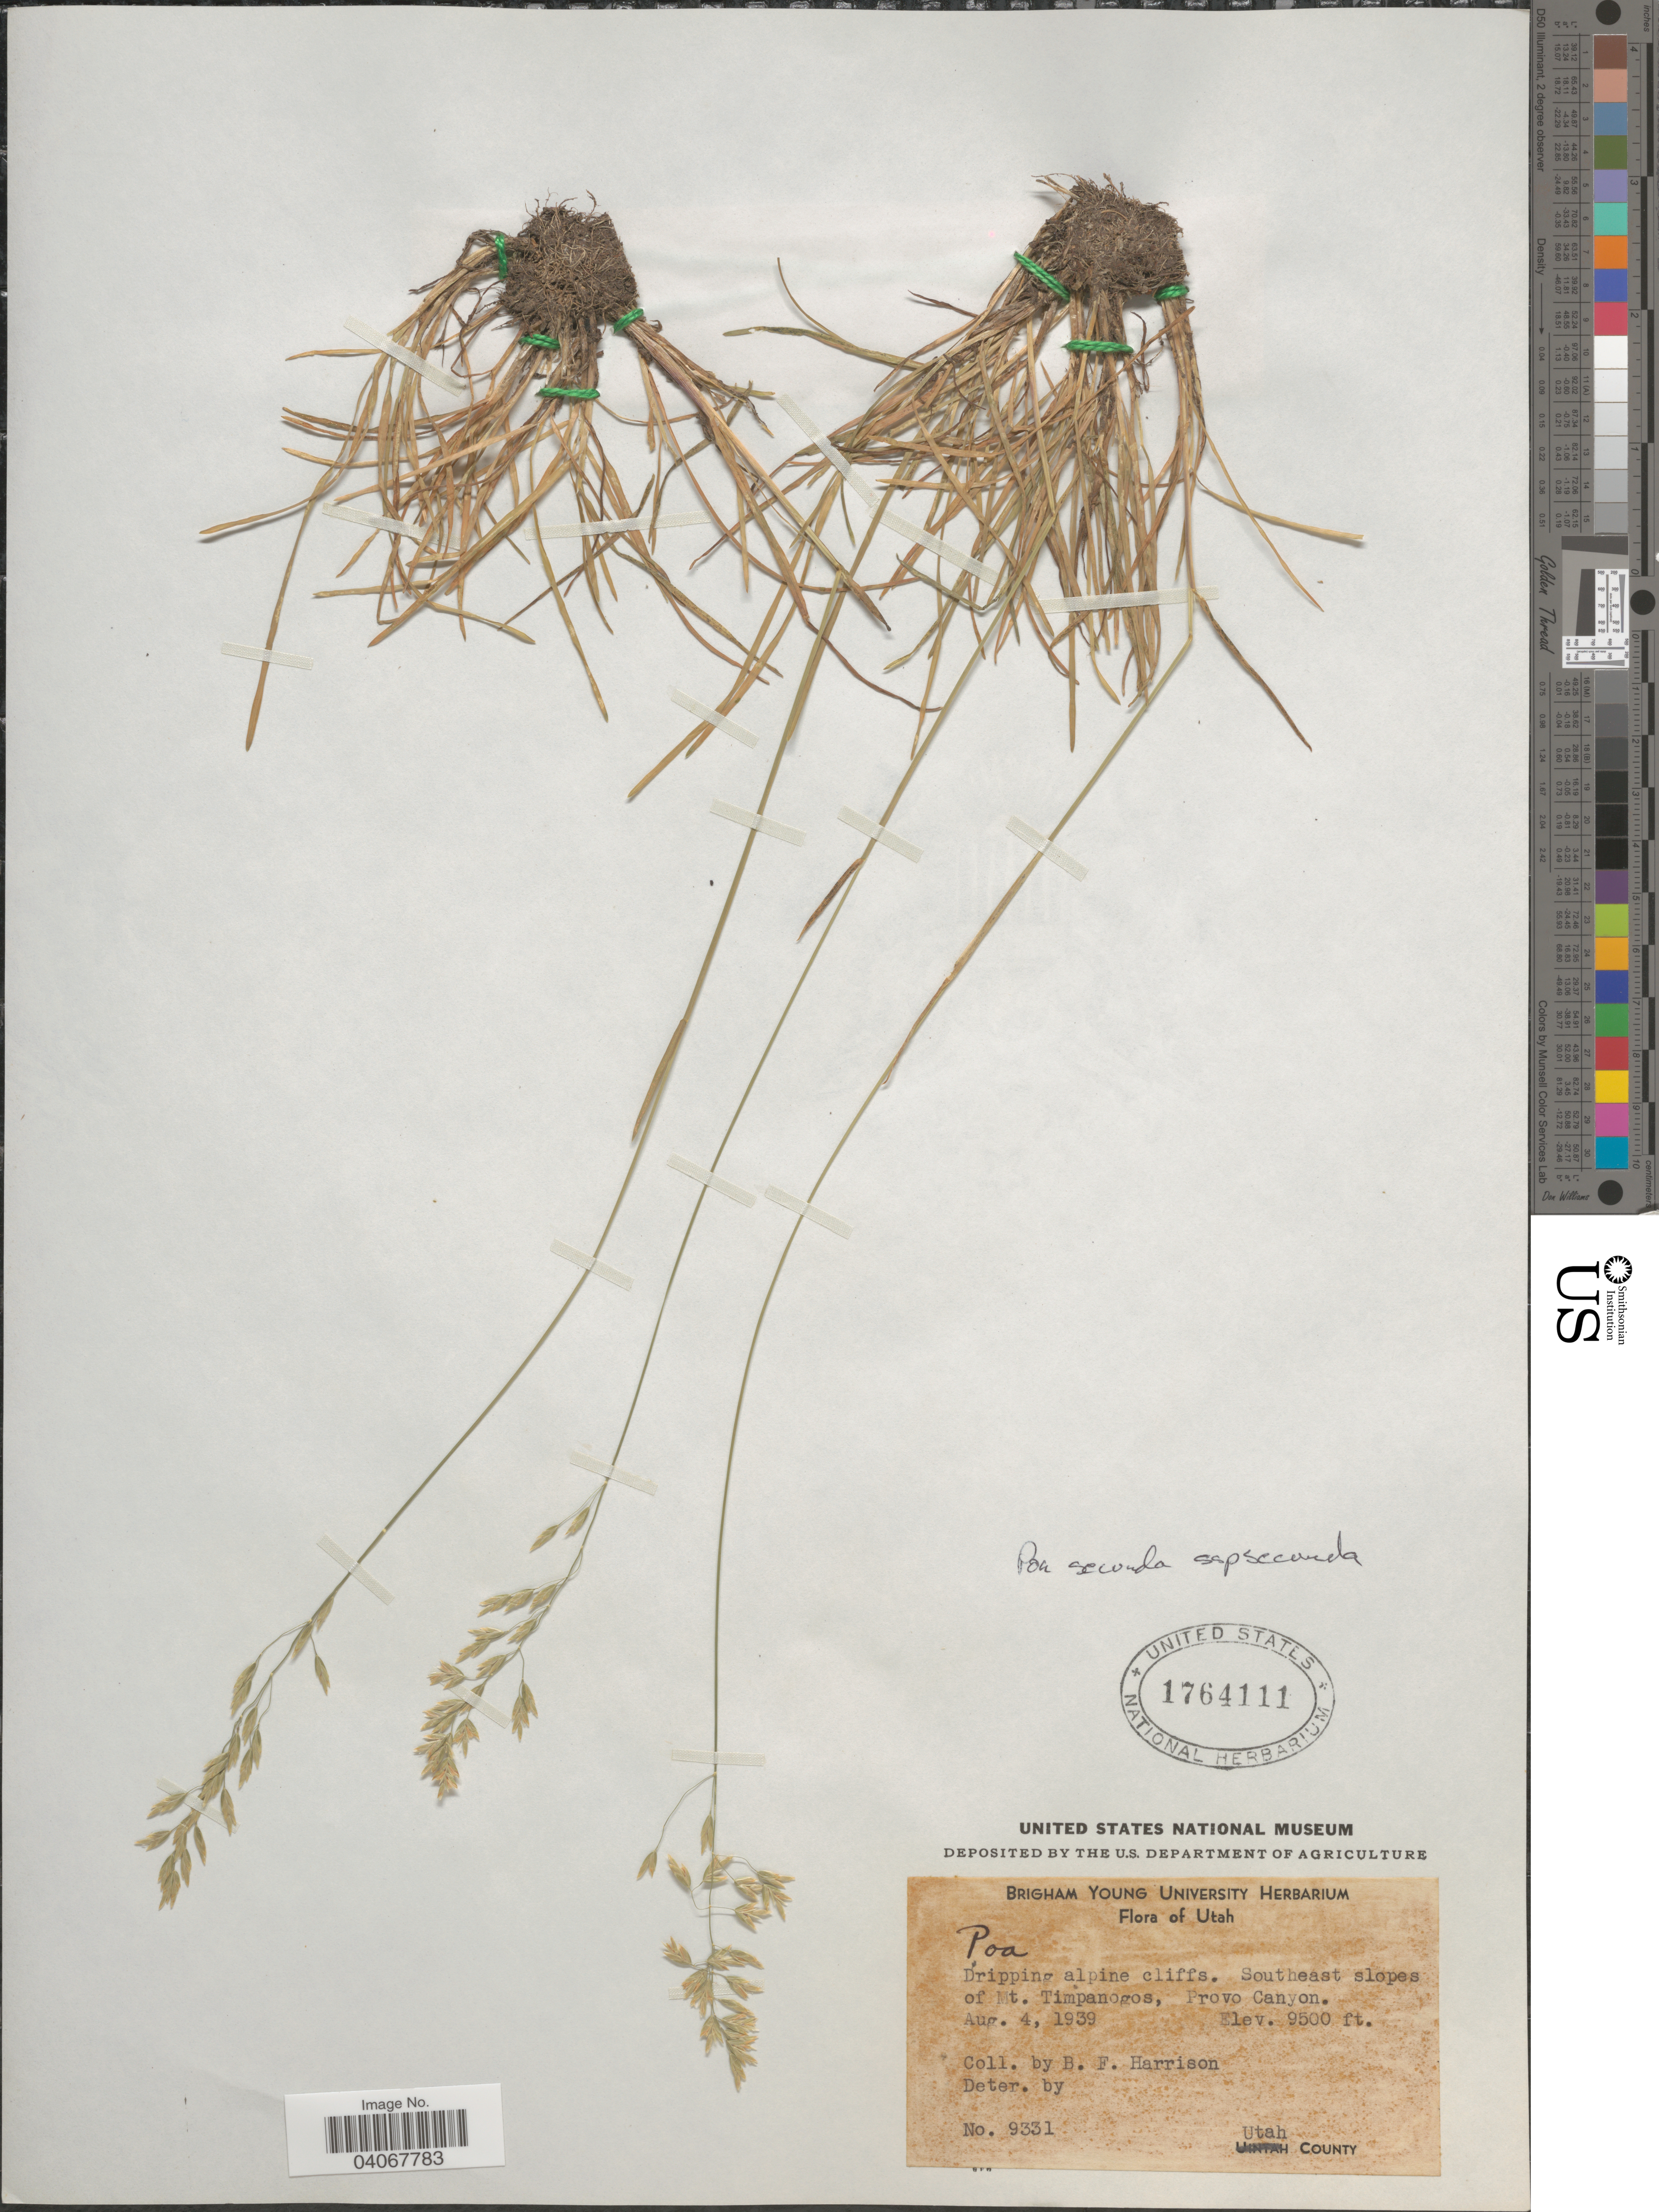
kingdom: Plantae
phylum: Tracheophyta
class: Liliopsida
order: Poales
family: Poaceae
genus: Poa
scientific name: Poa secunda subsp. secunda var. secunda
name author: J. Presl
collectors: B. F. Harrison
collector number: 9331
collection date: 1939-08-04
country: United States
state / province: Utah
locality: Southeast slopes of Mt. Timpanogos, Provo Canyon. Utah County.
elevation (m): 2896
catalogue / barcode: US 1764111